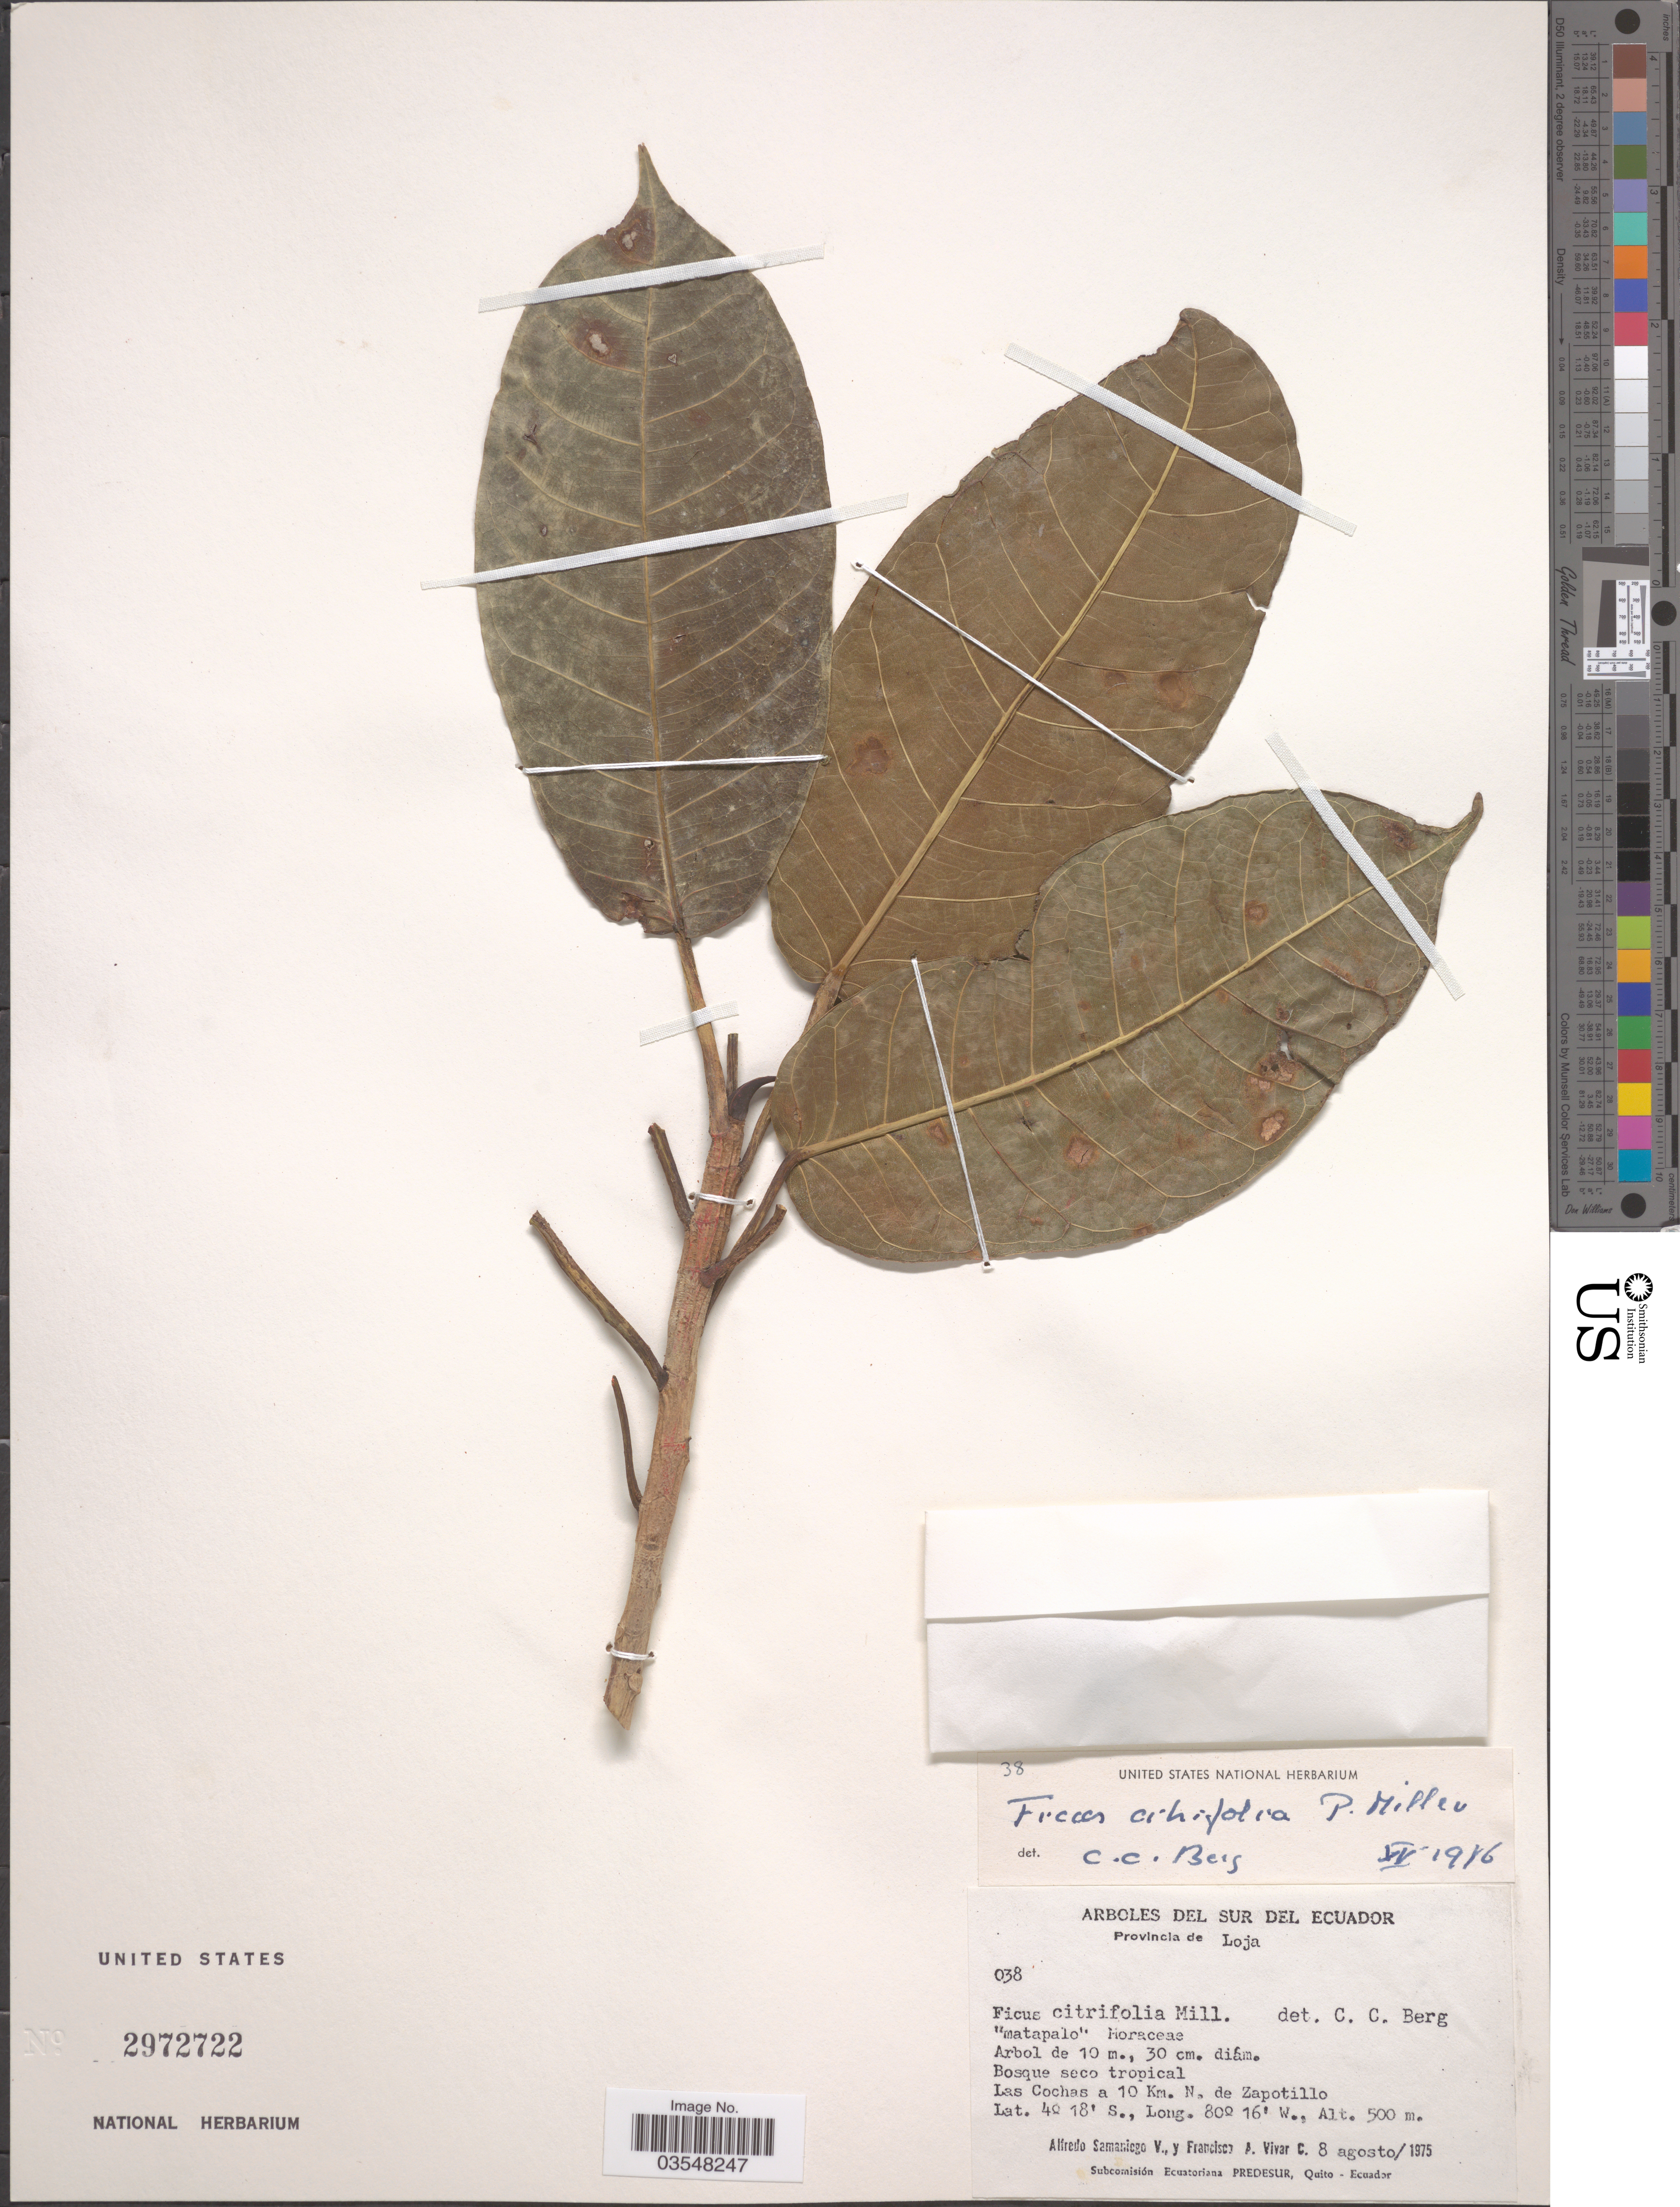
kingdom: Plantae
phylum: Tracheophyta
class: Magnoliopsida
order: Rosales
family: Moraceae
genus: Ficus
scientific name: Ficus citrifolia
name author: Mill.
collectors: A. V. Samaniego & F. A. Vivar C.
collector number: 038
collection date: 1975-08-08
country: Ecuador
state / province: Loja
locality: Del Sur del Ecuador. Las Cochas a 10 Km. N. de Zapotillo.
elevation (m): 500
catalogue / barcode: US 2972722